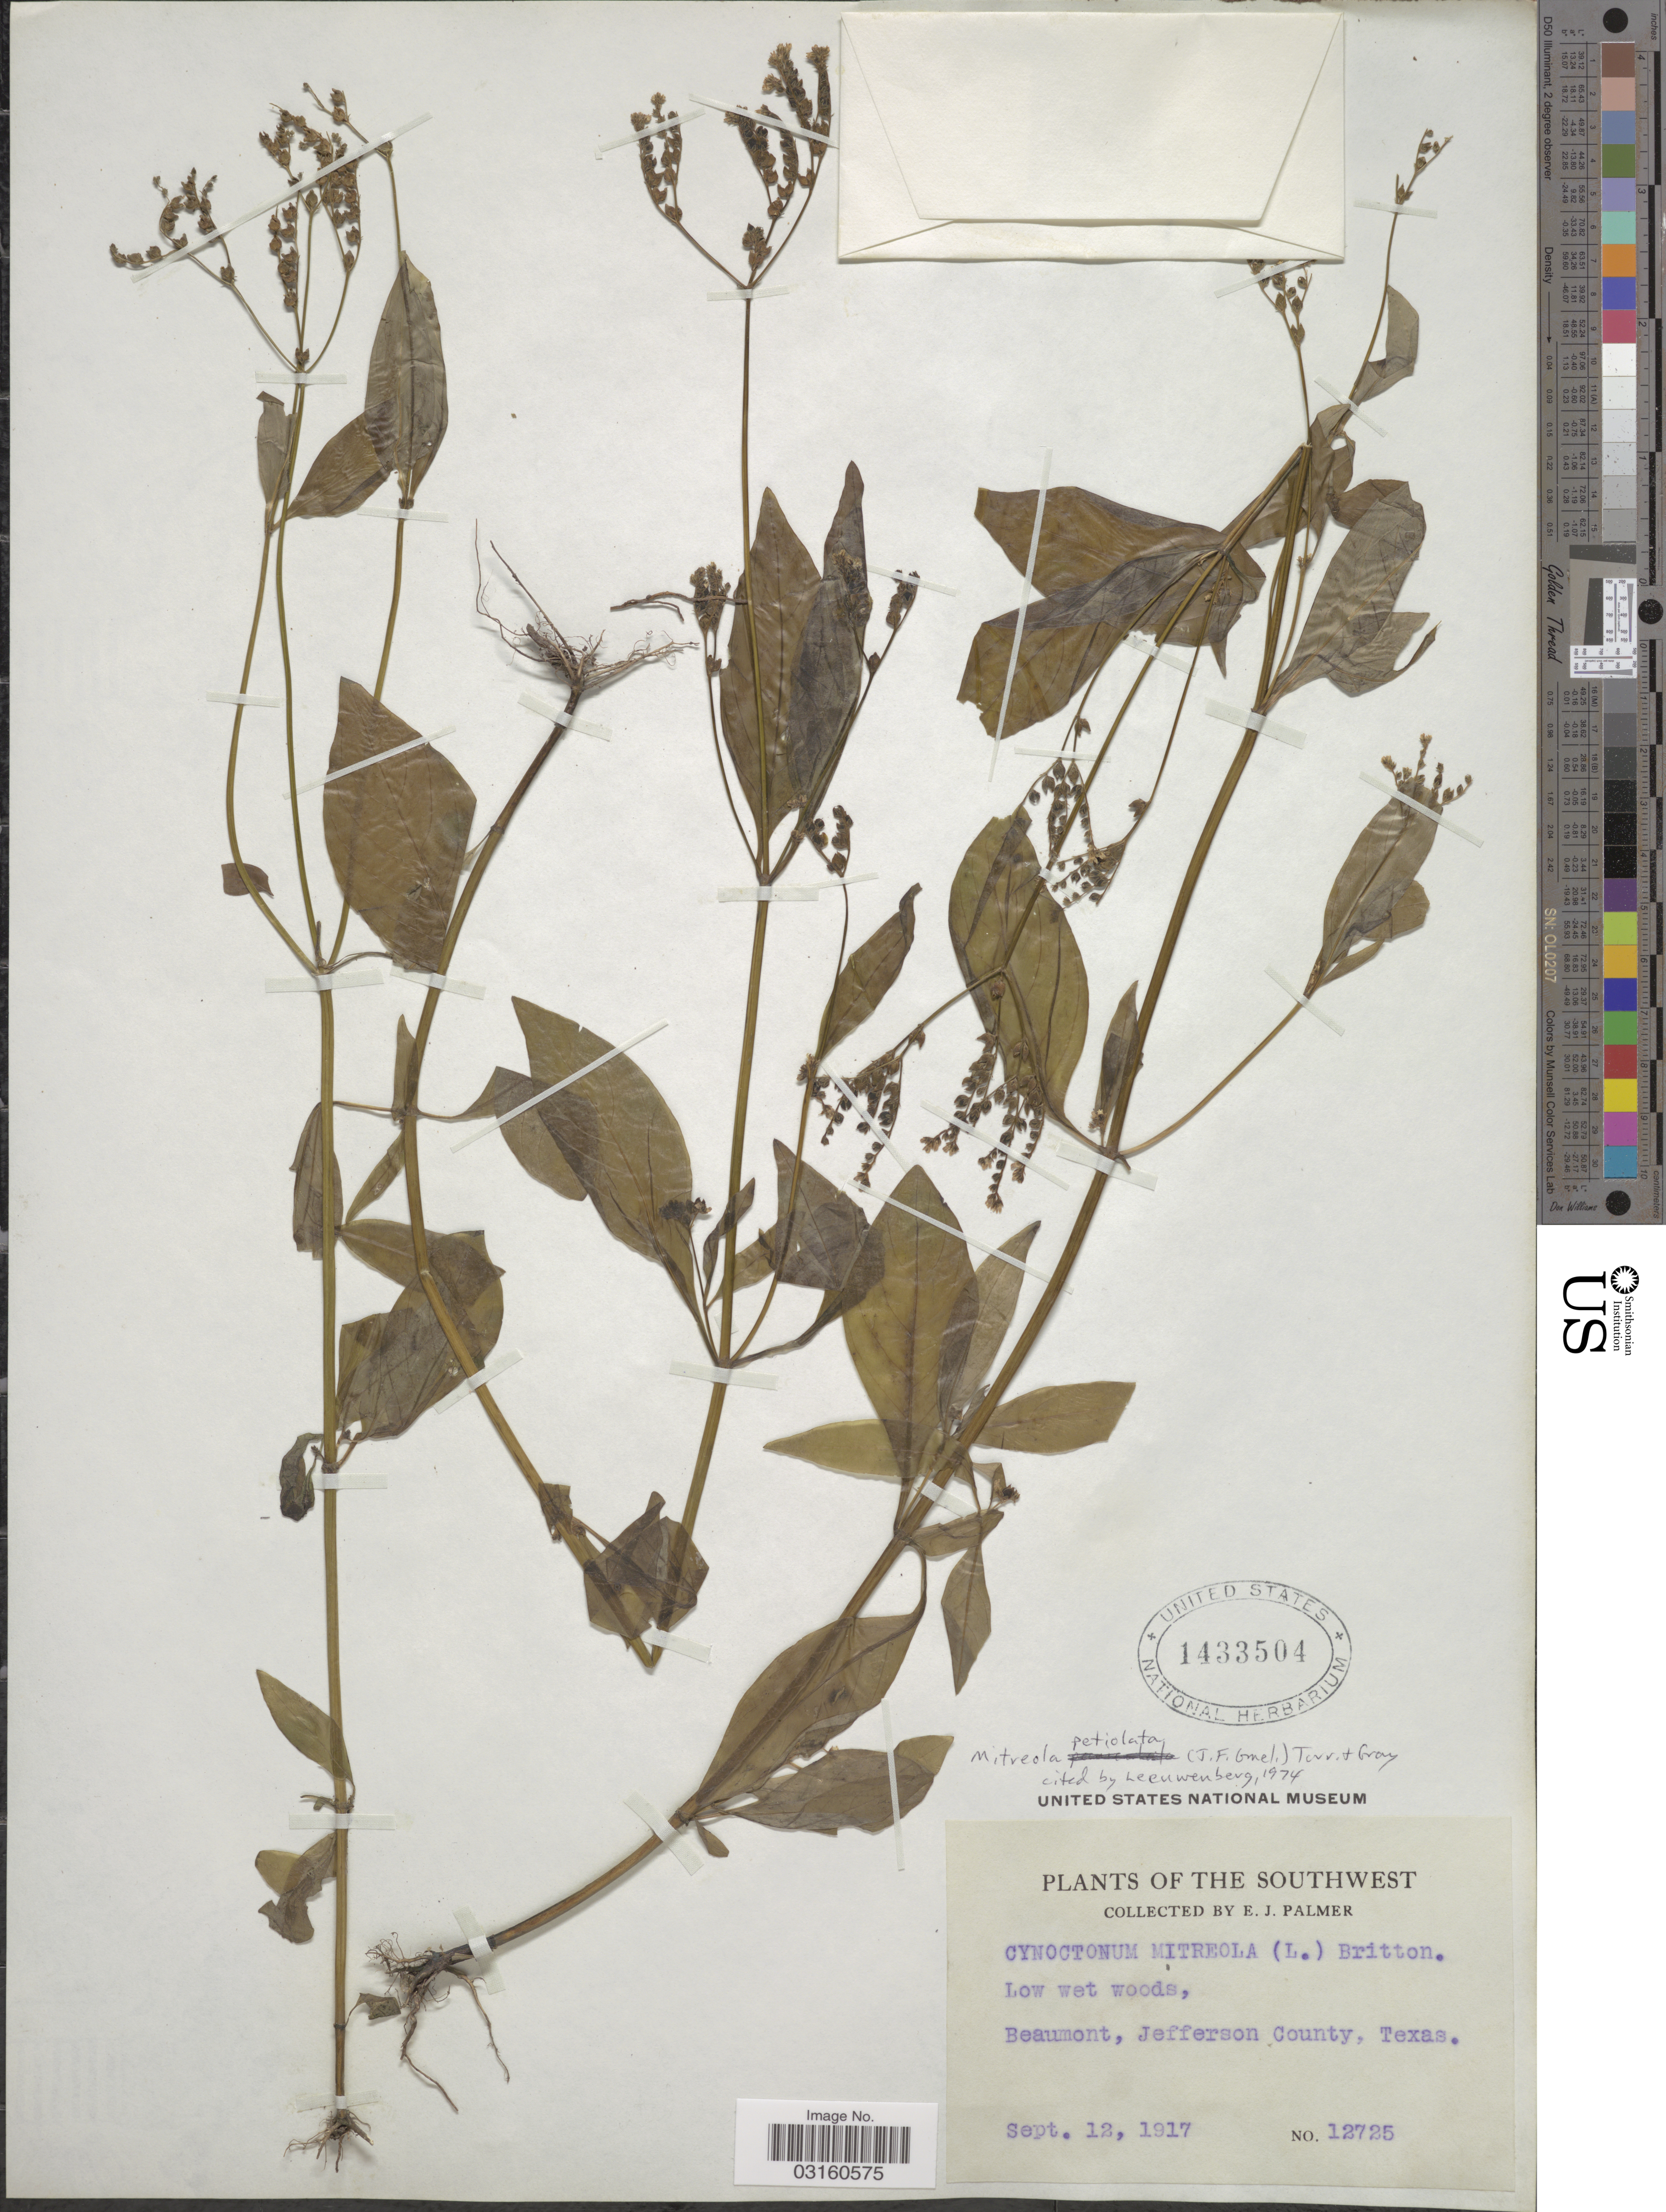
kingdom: Plantae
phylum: Tracheophyta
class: Magnoliopsida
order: Gentianales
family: Loganiaceae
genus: Mitreola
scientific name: Mitreola petiolata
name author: (J.F. Gmel.) Torr. & A. Gray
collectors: E. J. Palmer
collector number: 12725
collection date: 1917-09-12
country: United States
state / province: Texas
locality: The Southwest. Beaumont, Jefferson County.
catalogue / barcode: US 1433504